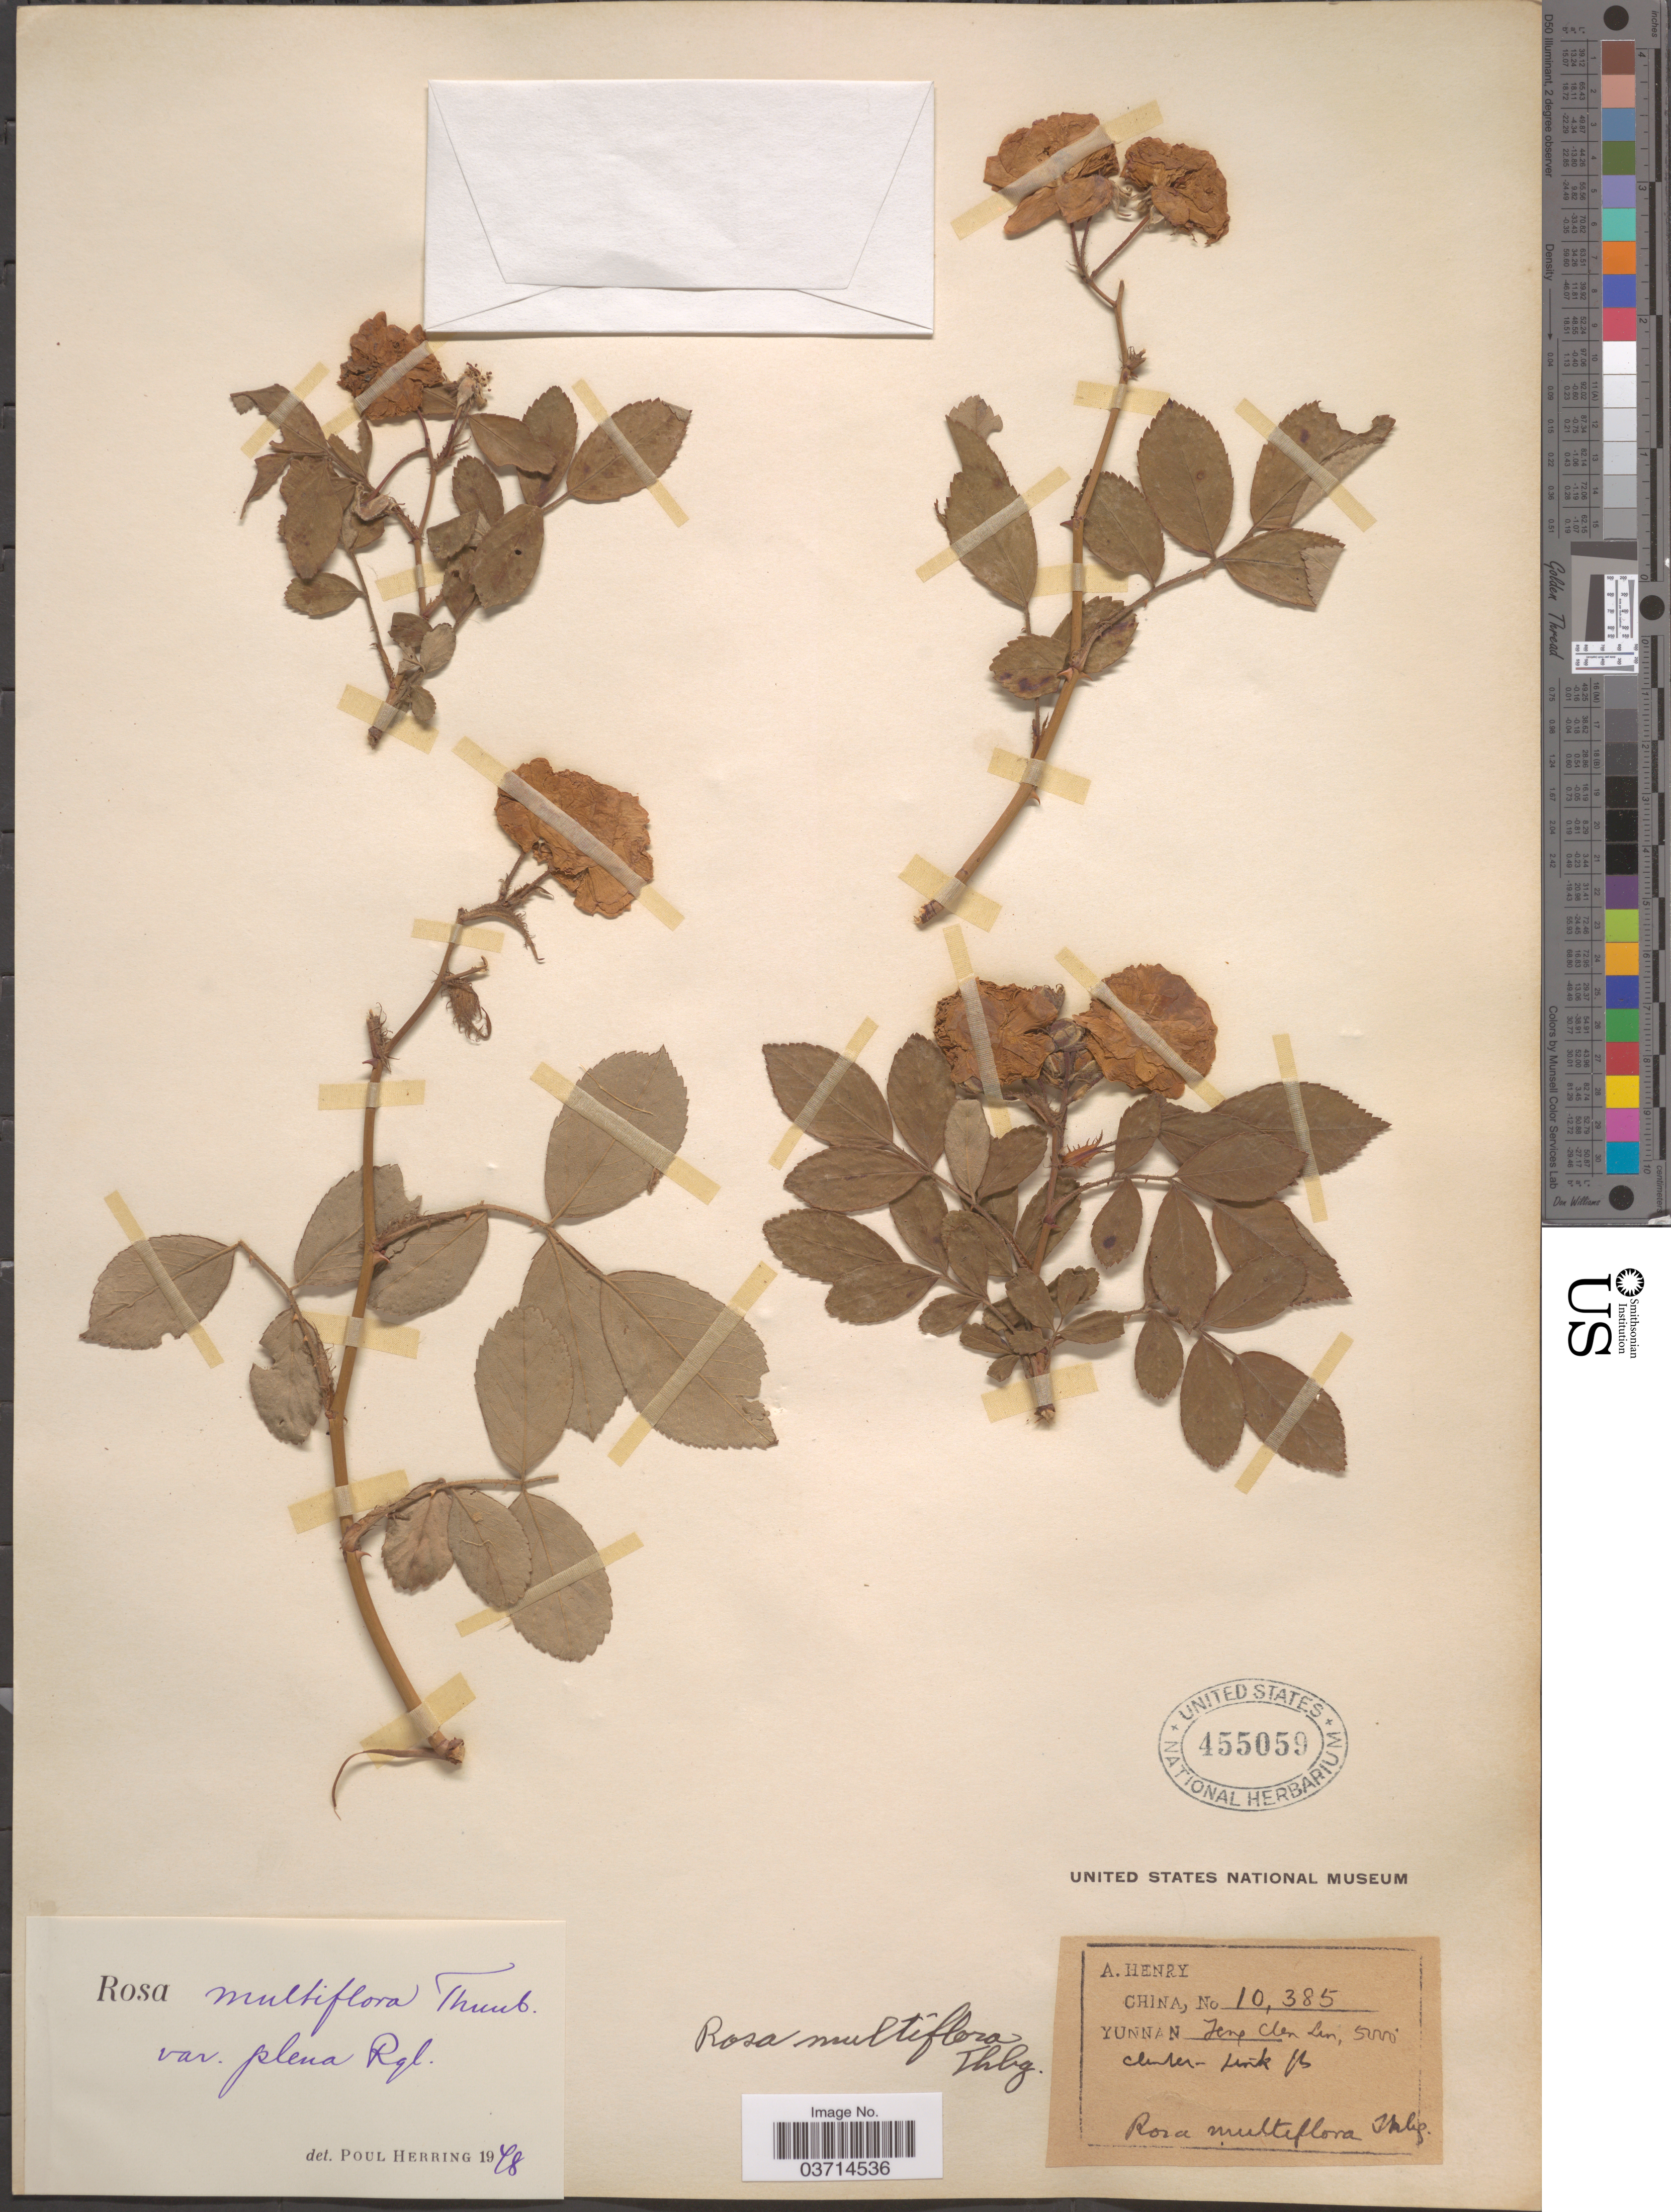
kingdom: Plantae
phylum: Tracheophyta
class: Magnoliopsida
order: Rosales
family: Rosaceae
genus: Rosa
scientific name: Rosa multiflora var. plena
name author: Regel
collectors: A. Henry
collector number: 10385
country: China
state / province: Yunnan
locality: Teng Clen Lin.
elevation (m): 1524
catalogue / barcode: US 455059